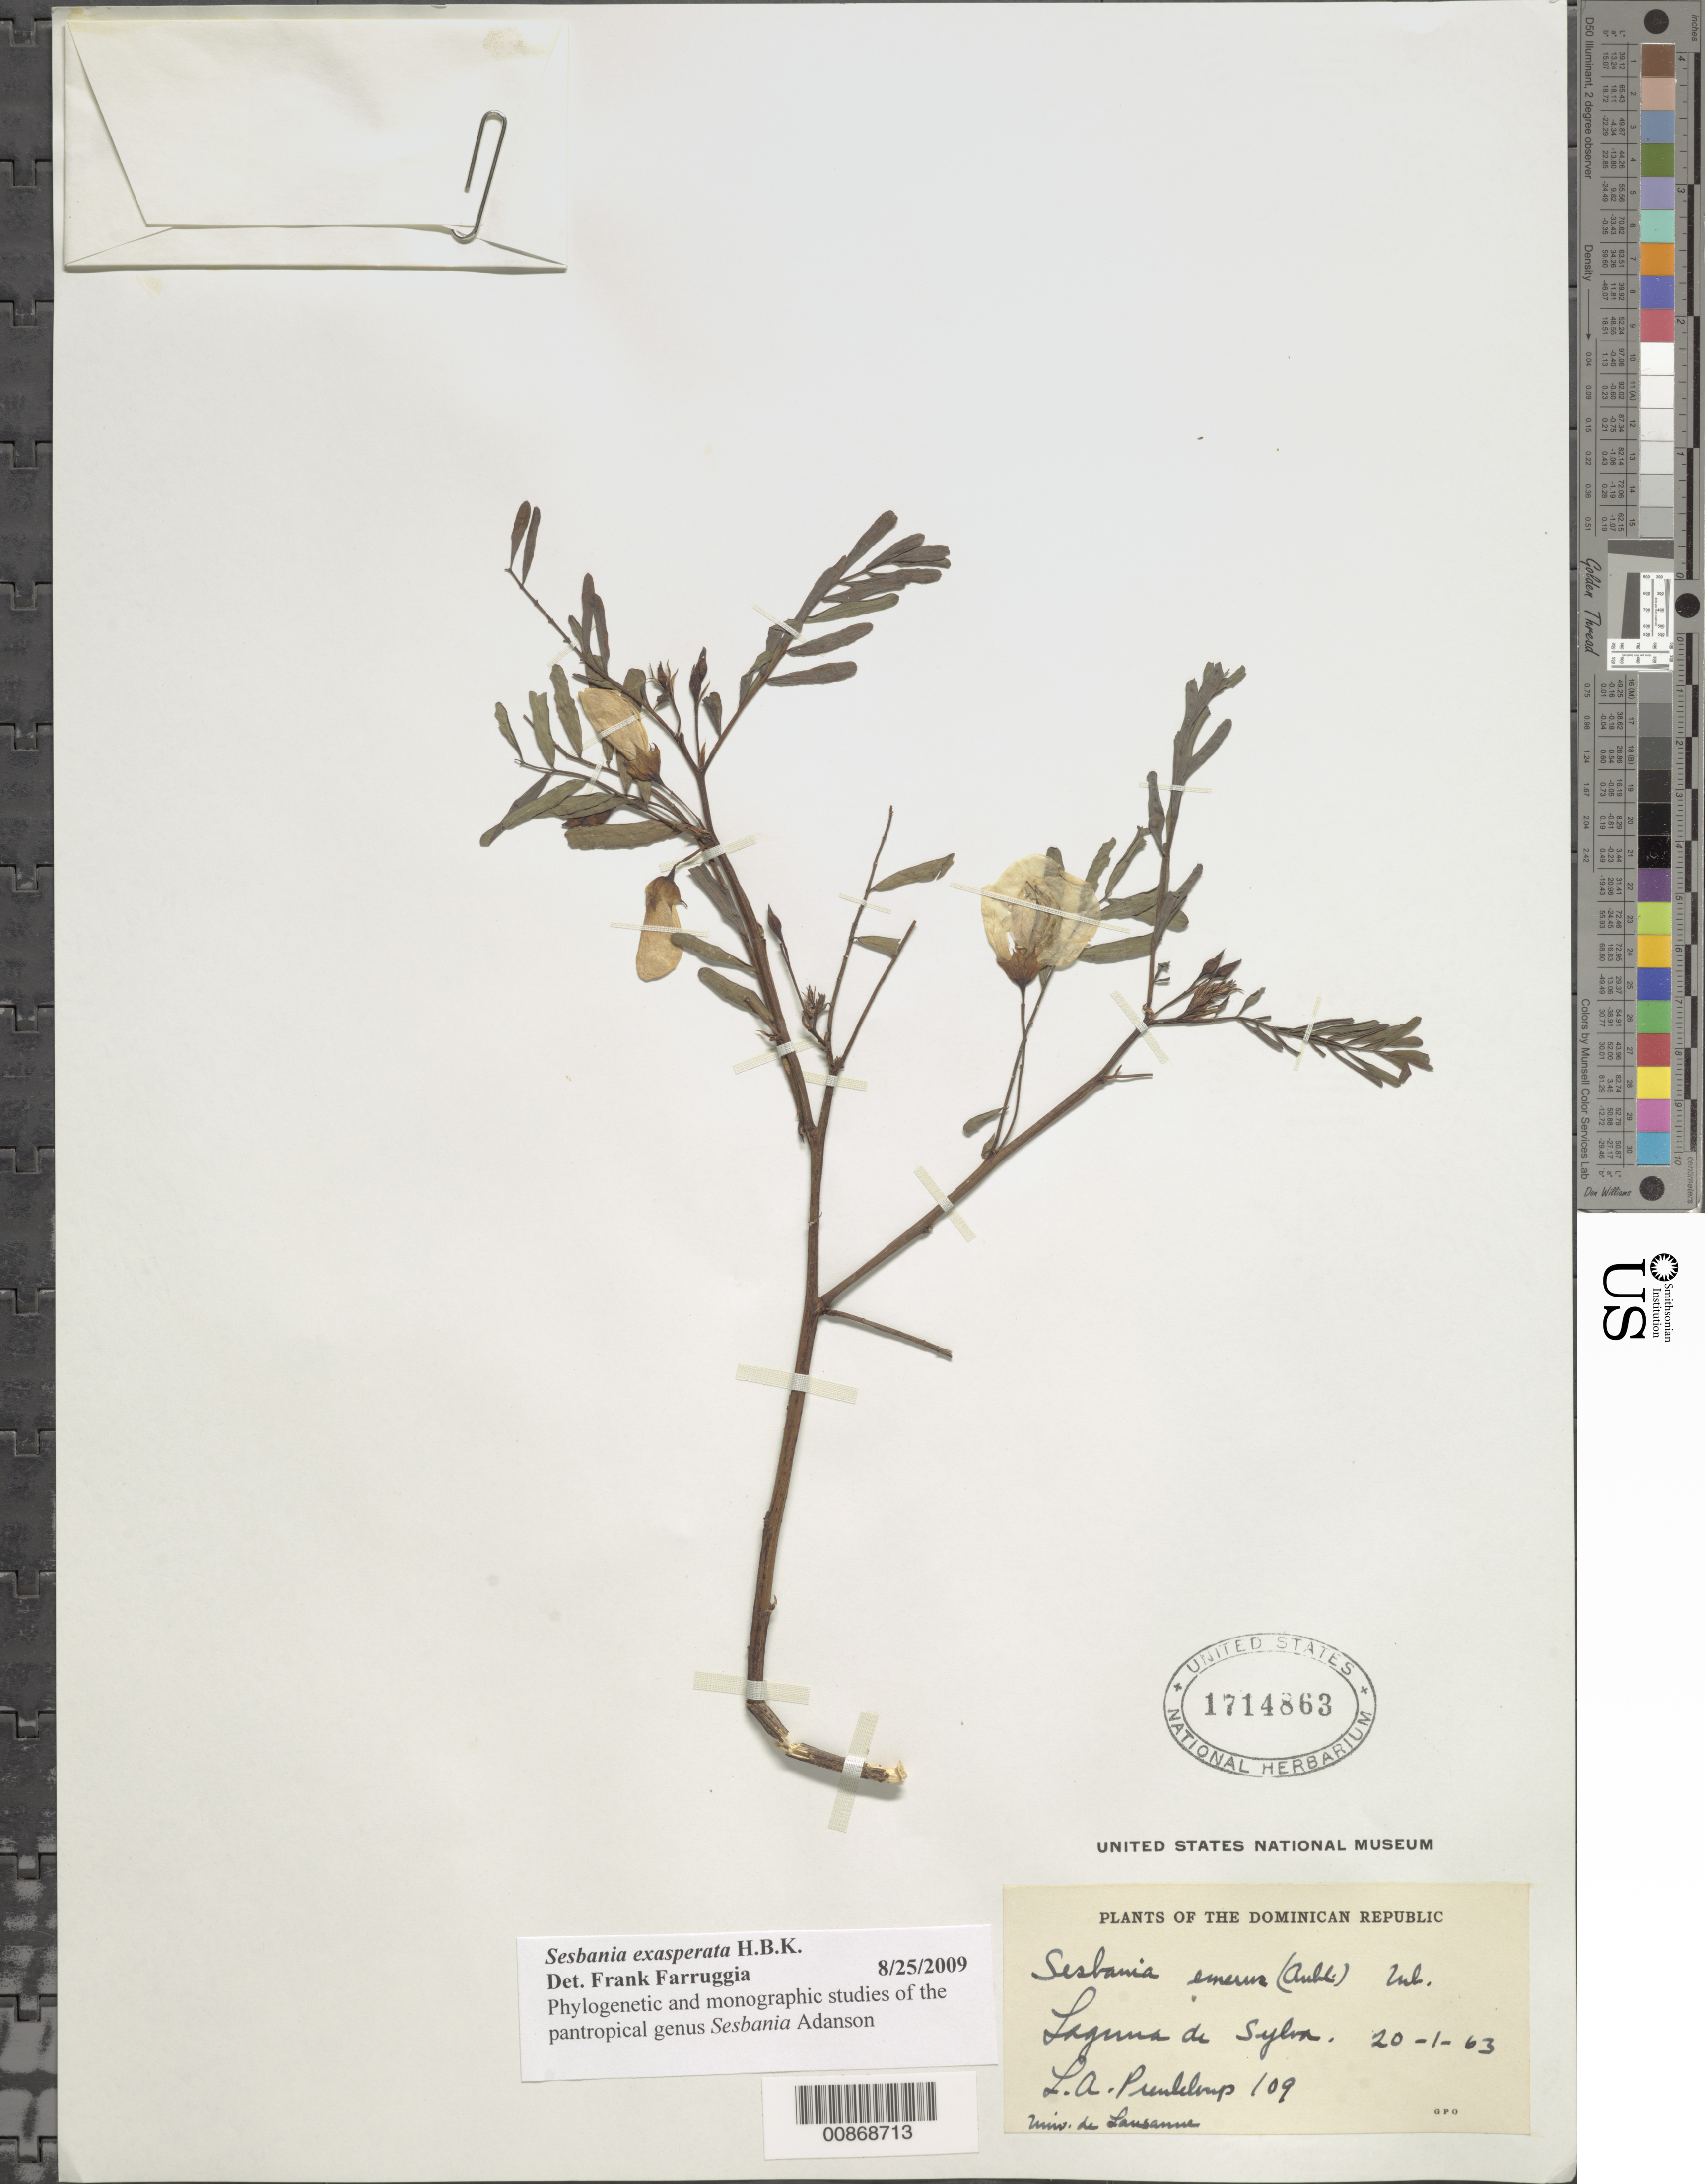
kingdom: Plantae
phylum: Tracheophyta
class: Magnoliopsida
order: Fabales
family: Fabaceae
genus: Sesbania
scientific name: Sesbania exasperata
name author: Kunth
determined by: Farruggia, F.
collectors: L. Prenleloup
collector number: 109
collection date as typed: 20 Jan 1963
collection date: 1963-01-20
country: Dominican Republic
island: Hispaniola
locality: Laguna de Sylva.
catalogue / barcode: US 1714863